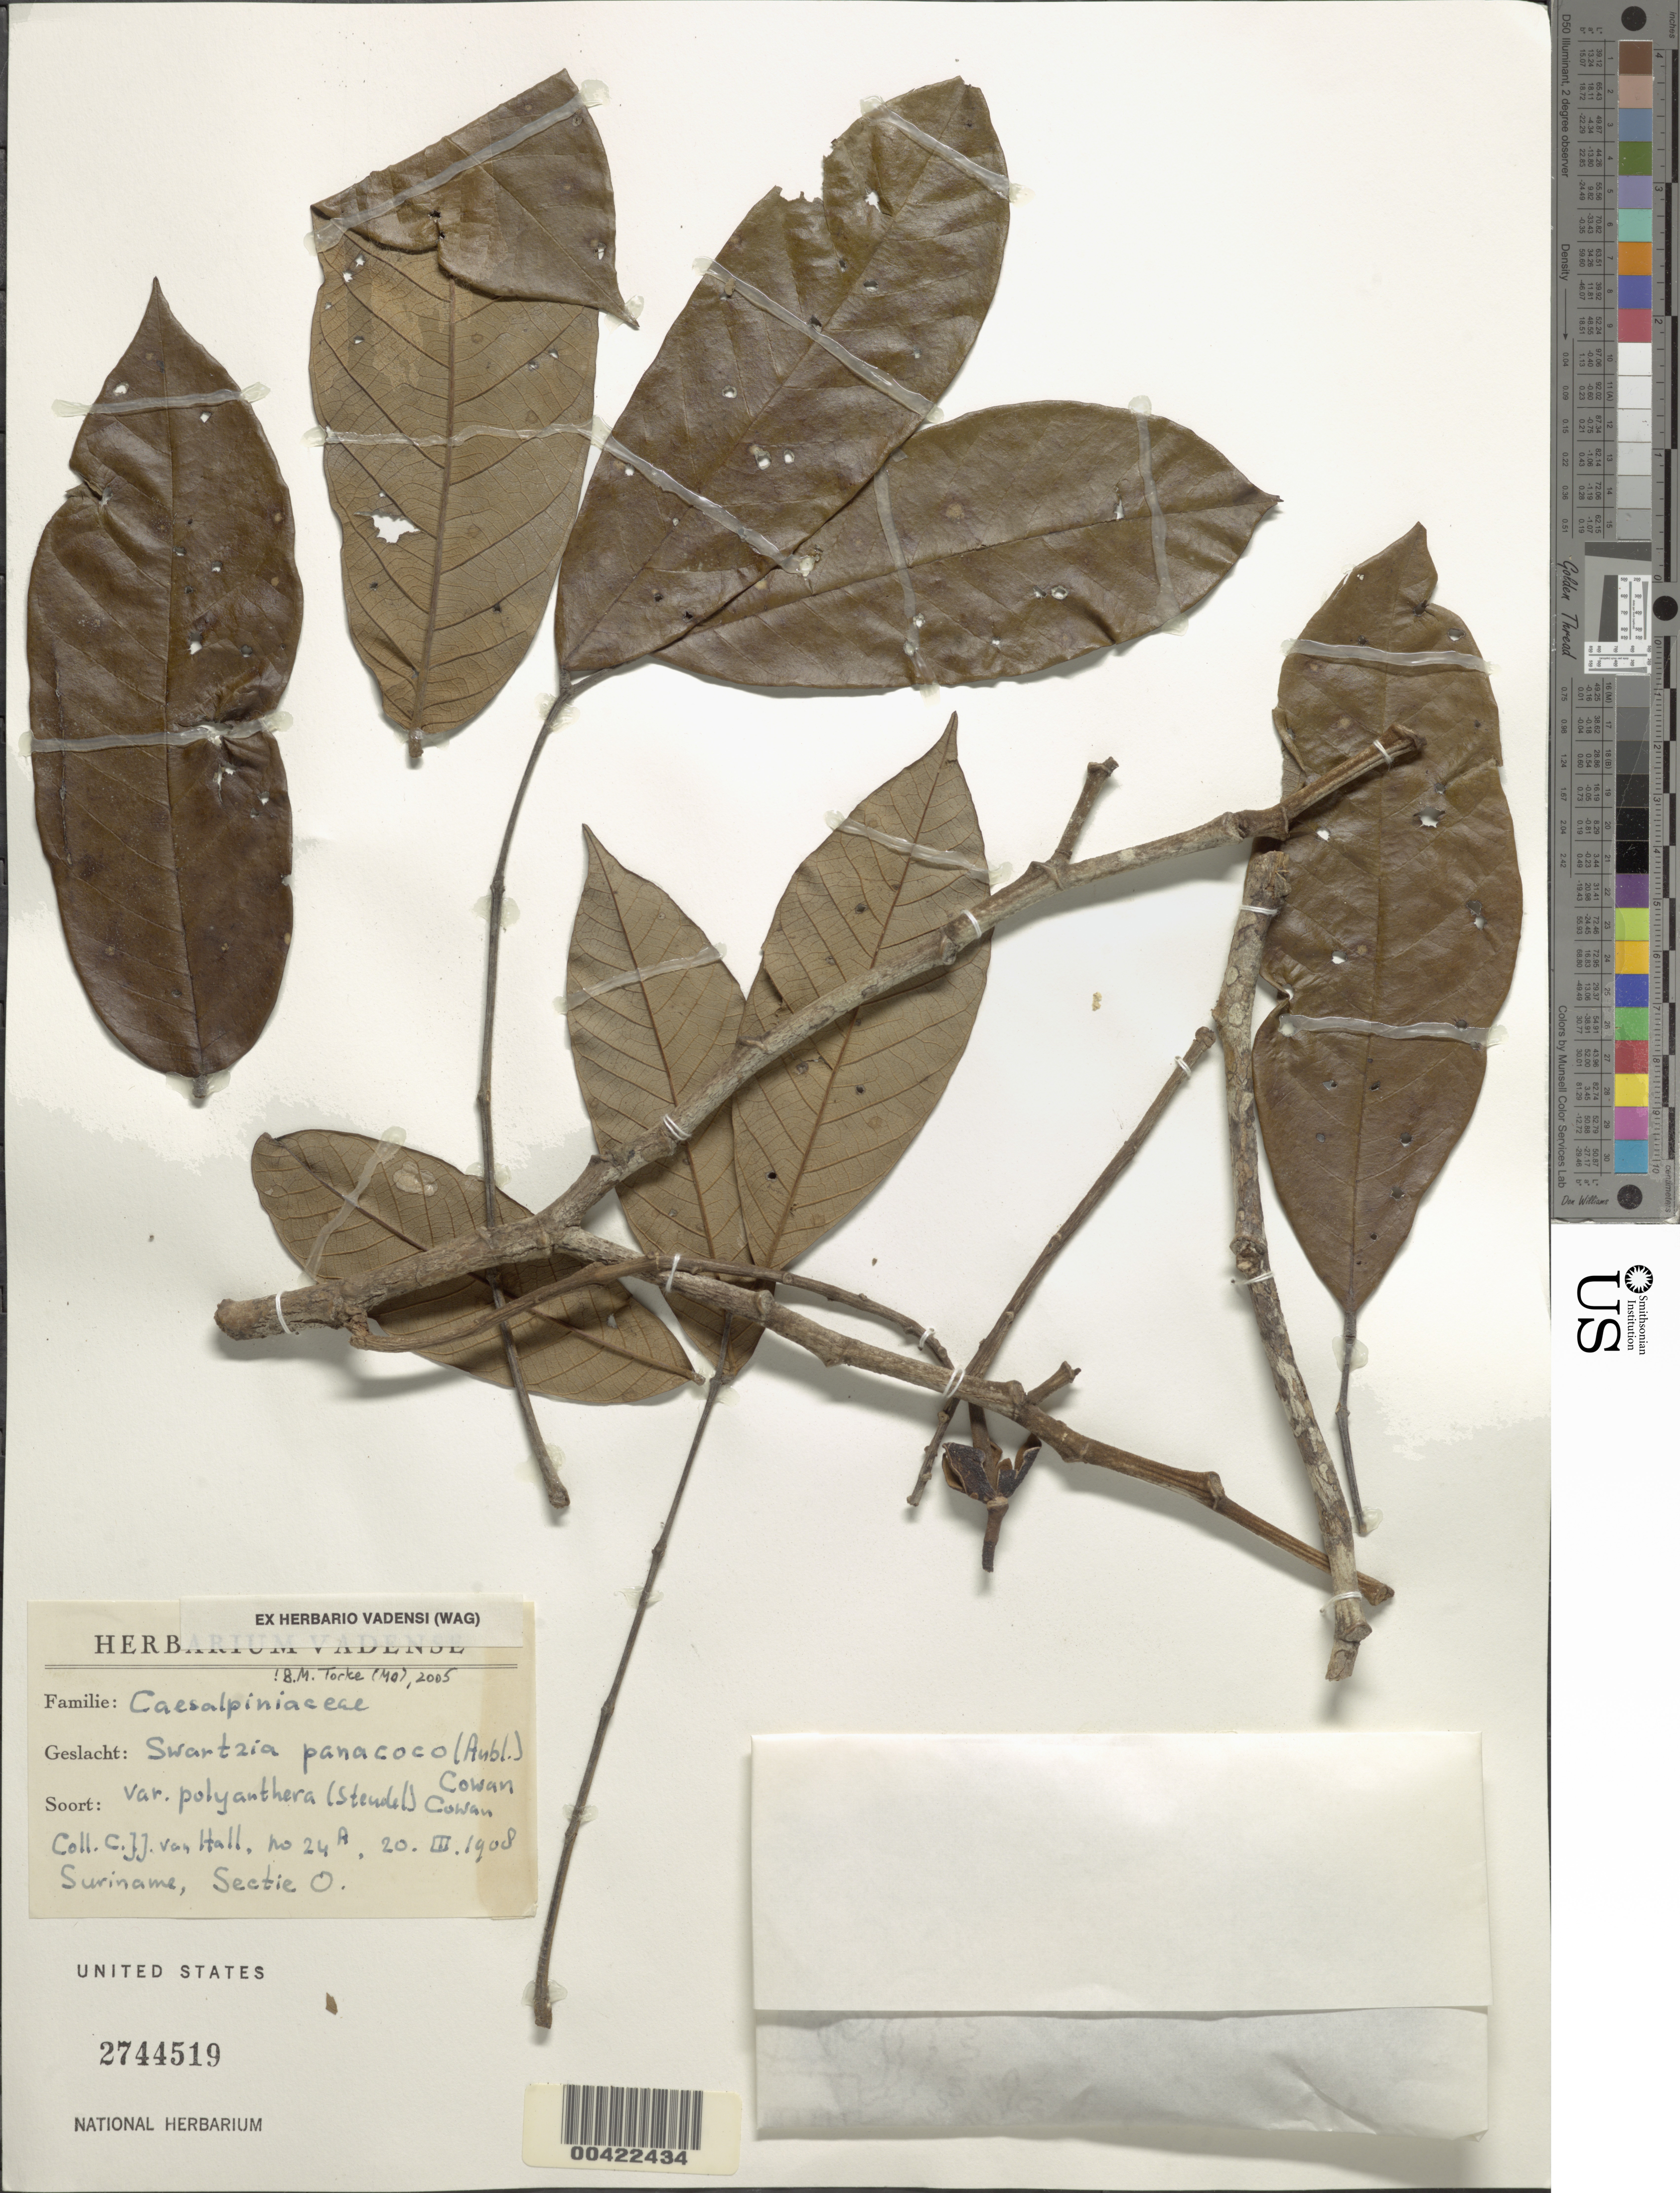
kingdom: Plantae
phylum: Tracheophyta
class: Magnoliopsida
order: Fabales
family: Fabaceae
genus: Swartzia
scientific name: Swartzia panacoco var. polyanthera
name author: (Steud.) R.S. Cowan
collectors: C. J. J. van Hall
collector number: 24a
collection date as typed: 20 Mar 1908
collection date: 1908-03-20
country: Suriname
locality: Sectie o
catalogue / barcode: US 2744519